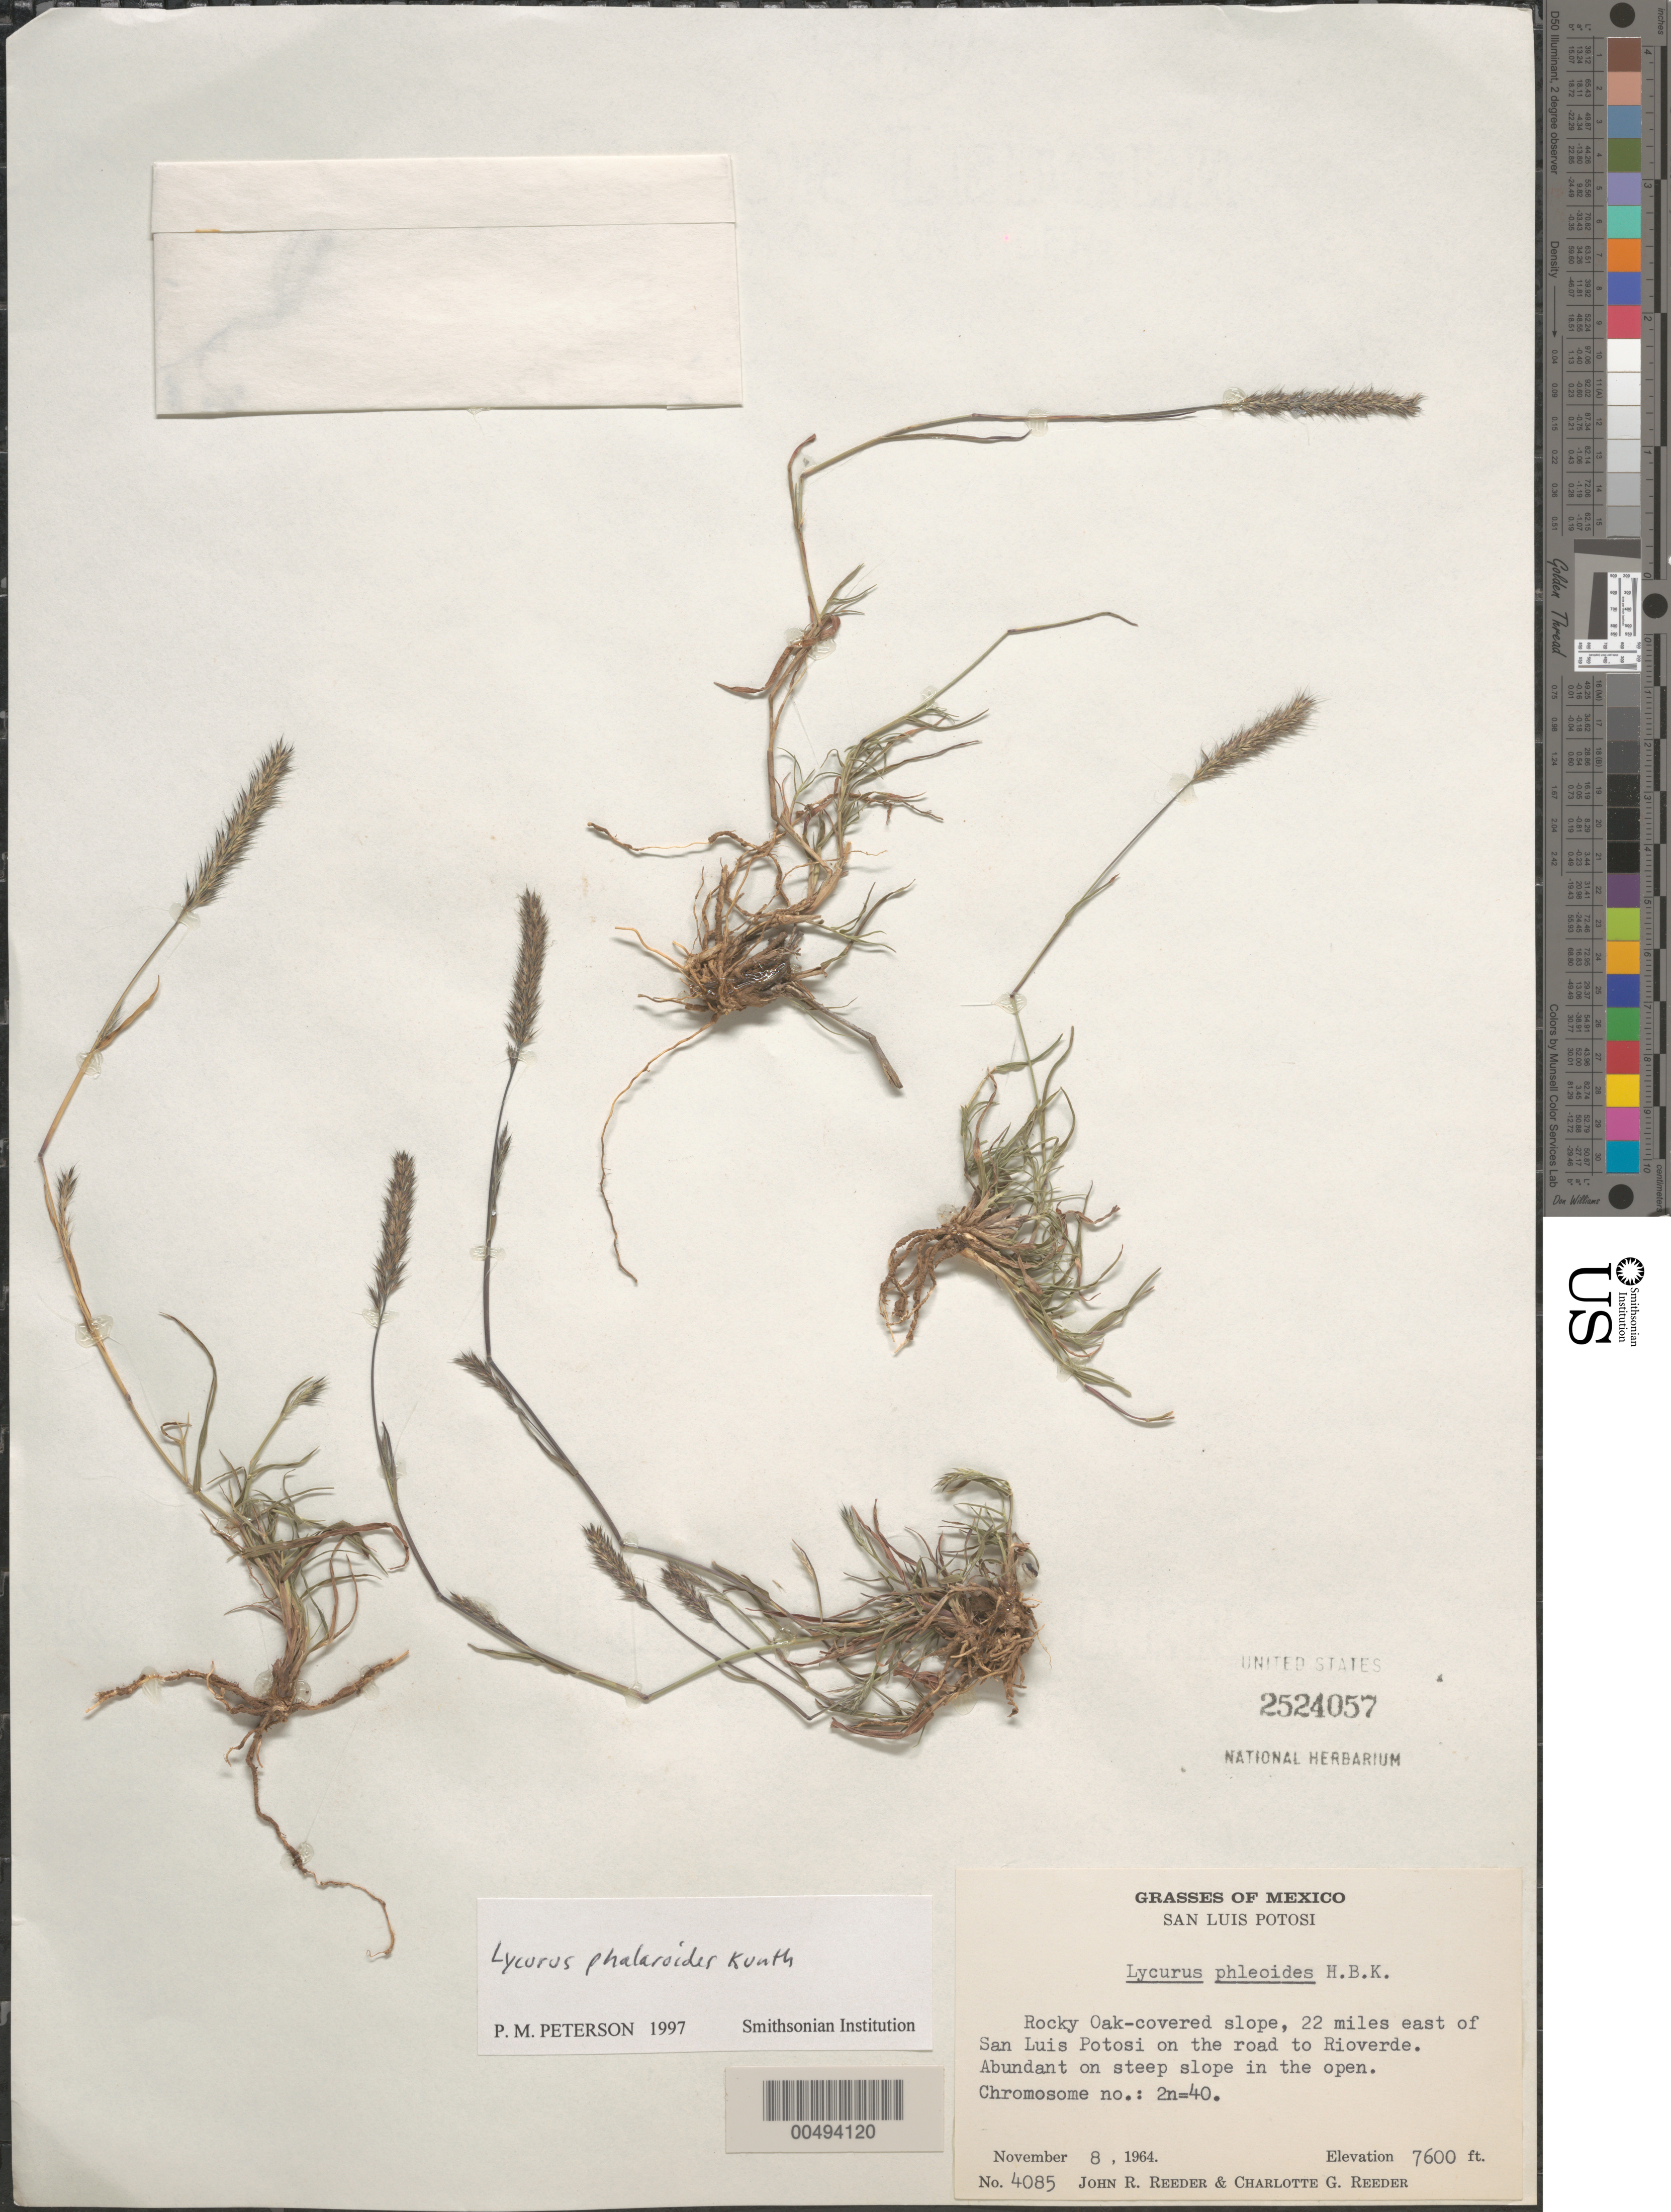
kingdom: Plantae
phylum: Tracheophyta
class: Liliopsida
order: Poales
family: Poaceae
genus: Lycurus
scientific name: Lycurus phalaroides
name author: Kunth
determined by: Peterson, Paul M., (BOT), Smithsonian Institution - National Museum of Natural History (UNITED STATES)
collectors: J. R. Reeder & C. G. Reeder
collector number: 4085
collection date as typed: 8 Nov 1964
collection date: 1964-11-08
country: Mexico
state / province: San Luis Potosi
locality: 22 mi E of San Luis Potosi on the rd to Rioverde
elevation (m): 2316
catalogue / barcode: US 2524057